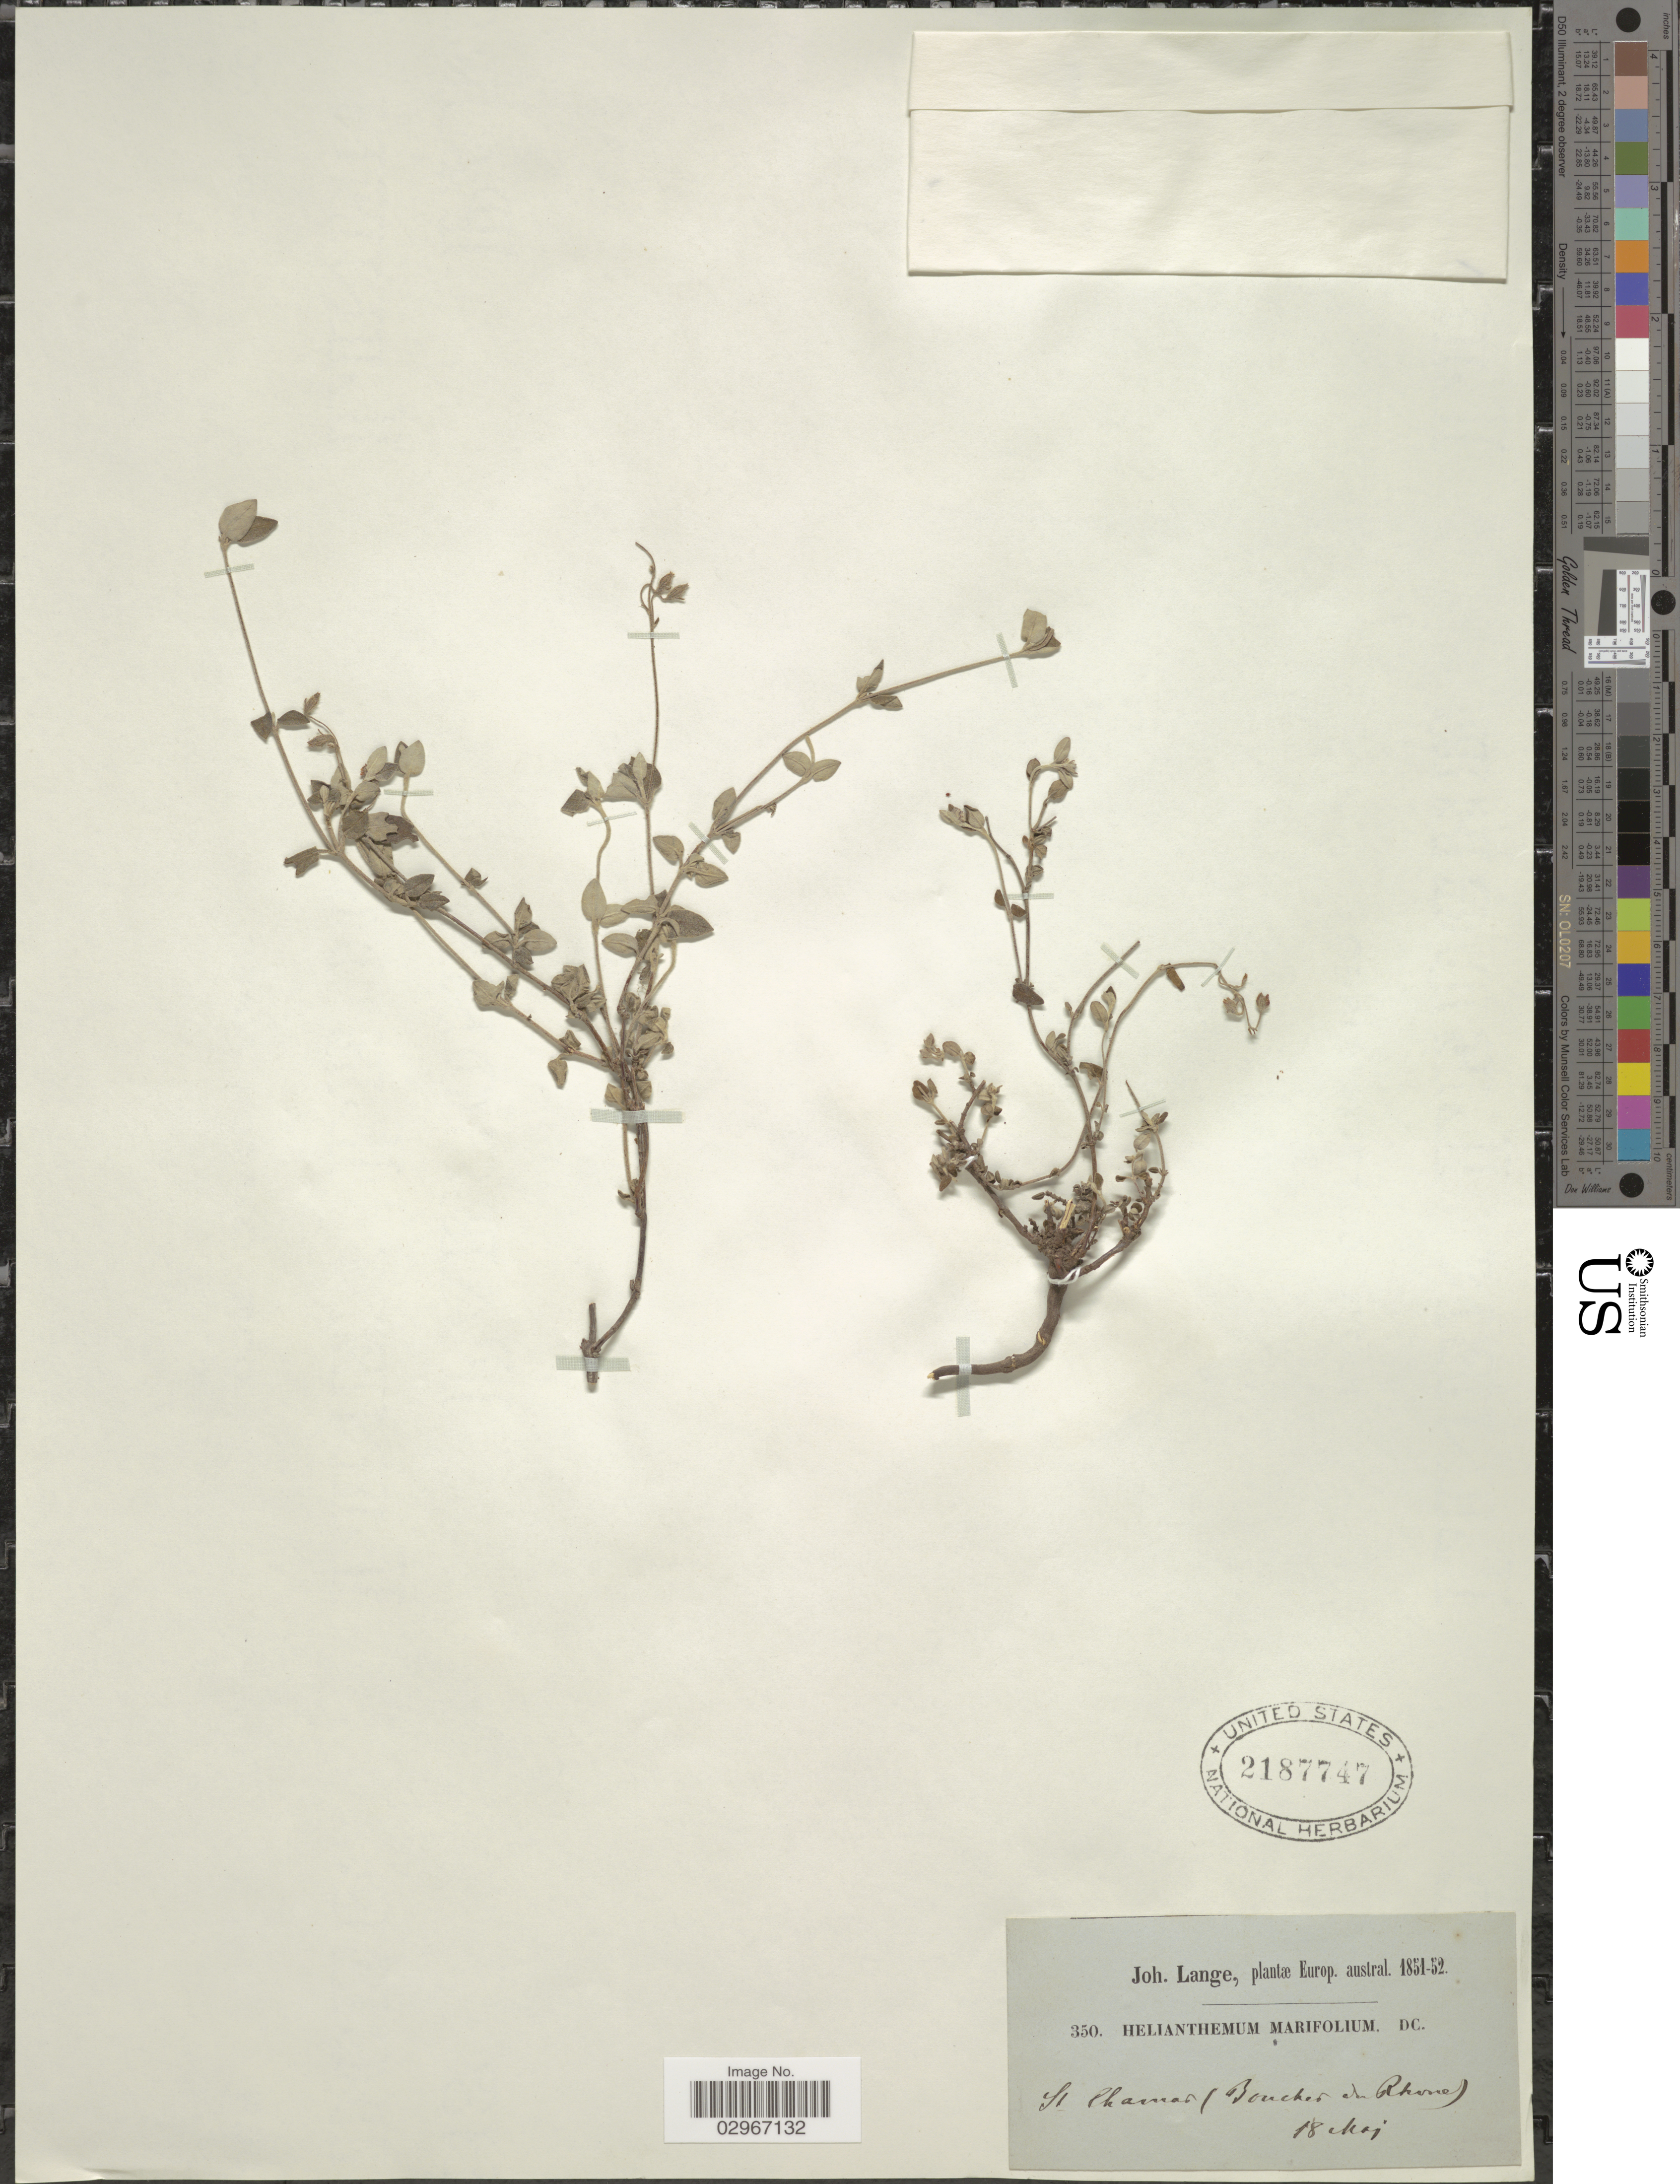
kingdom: Plantae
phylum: Tracheophyta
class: Magnoliopsida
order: Malvales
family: Cistaceae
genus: Helianthemum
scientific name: Helianthemum marifolium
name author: (L.) Mill.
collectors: J. M. C. Lange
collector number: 350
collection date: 1851-05-18/1852-05-18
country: France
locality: Europ. austral. St. Chamas (Bouches du Rhone).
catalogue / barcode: US 2187747